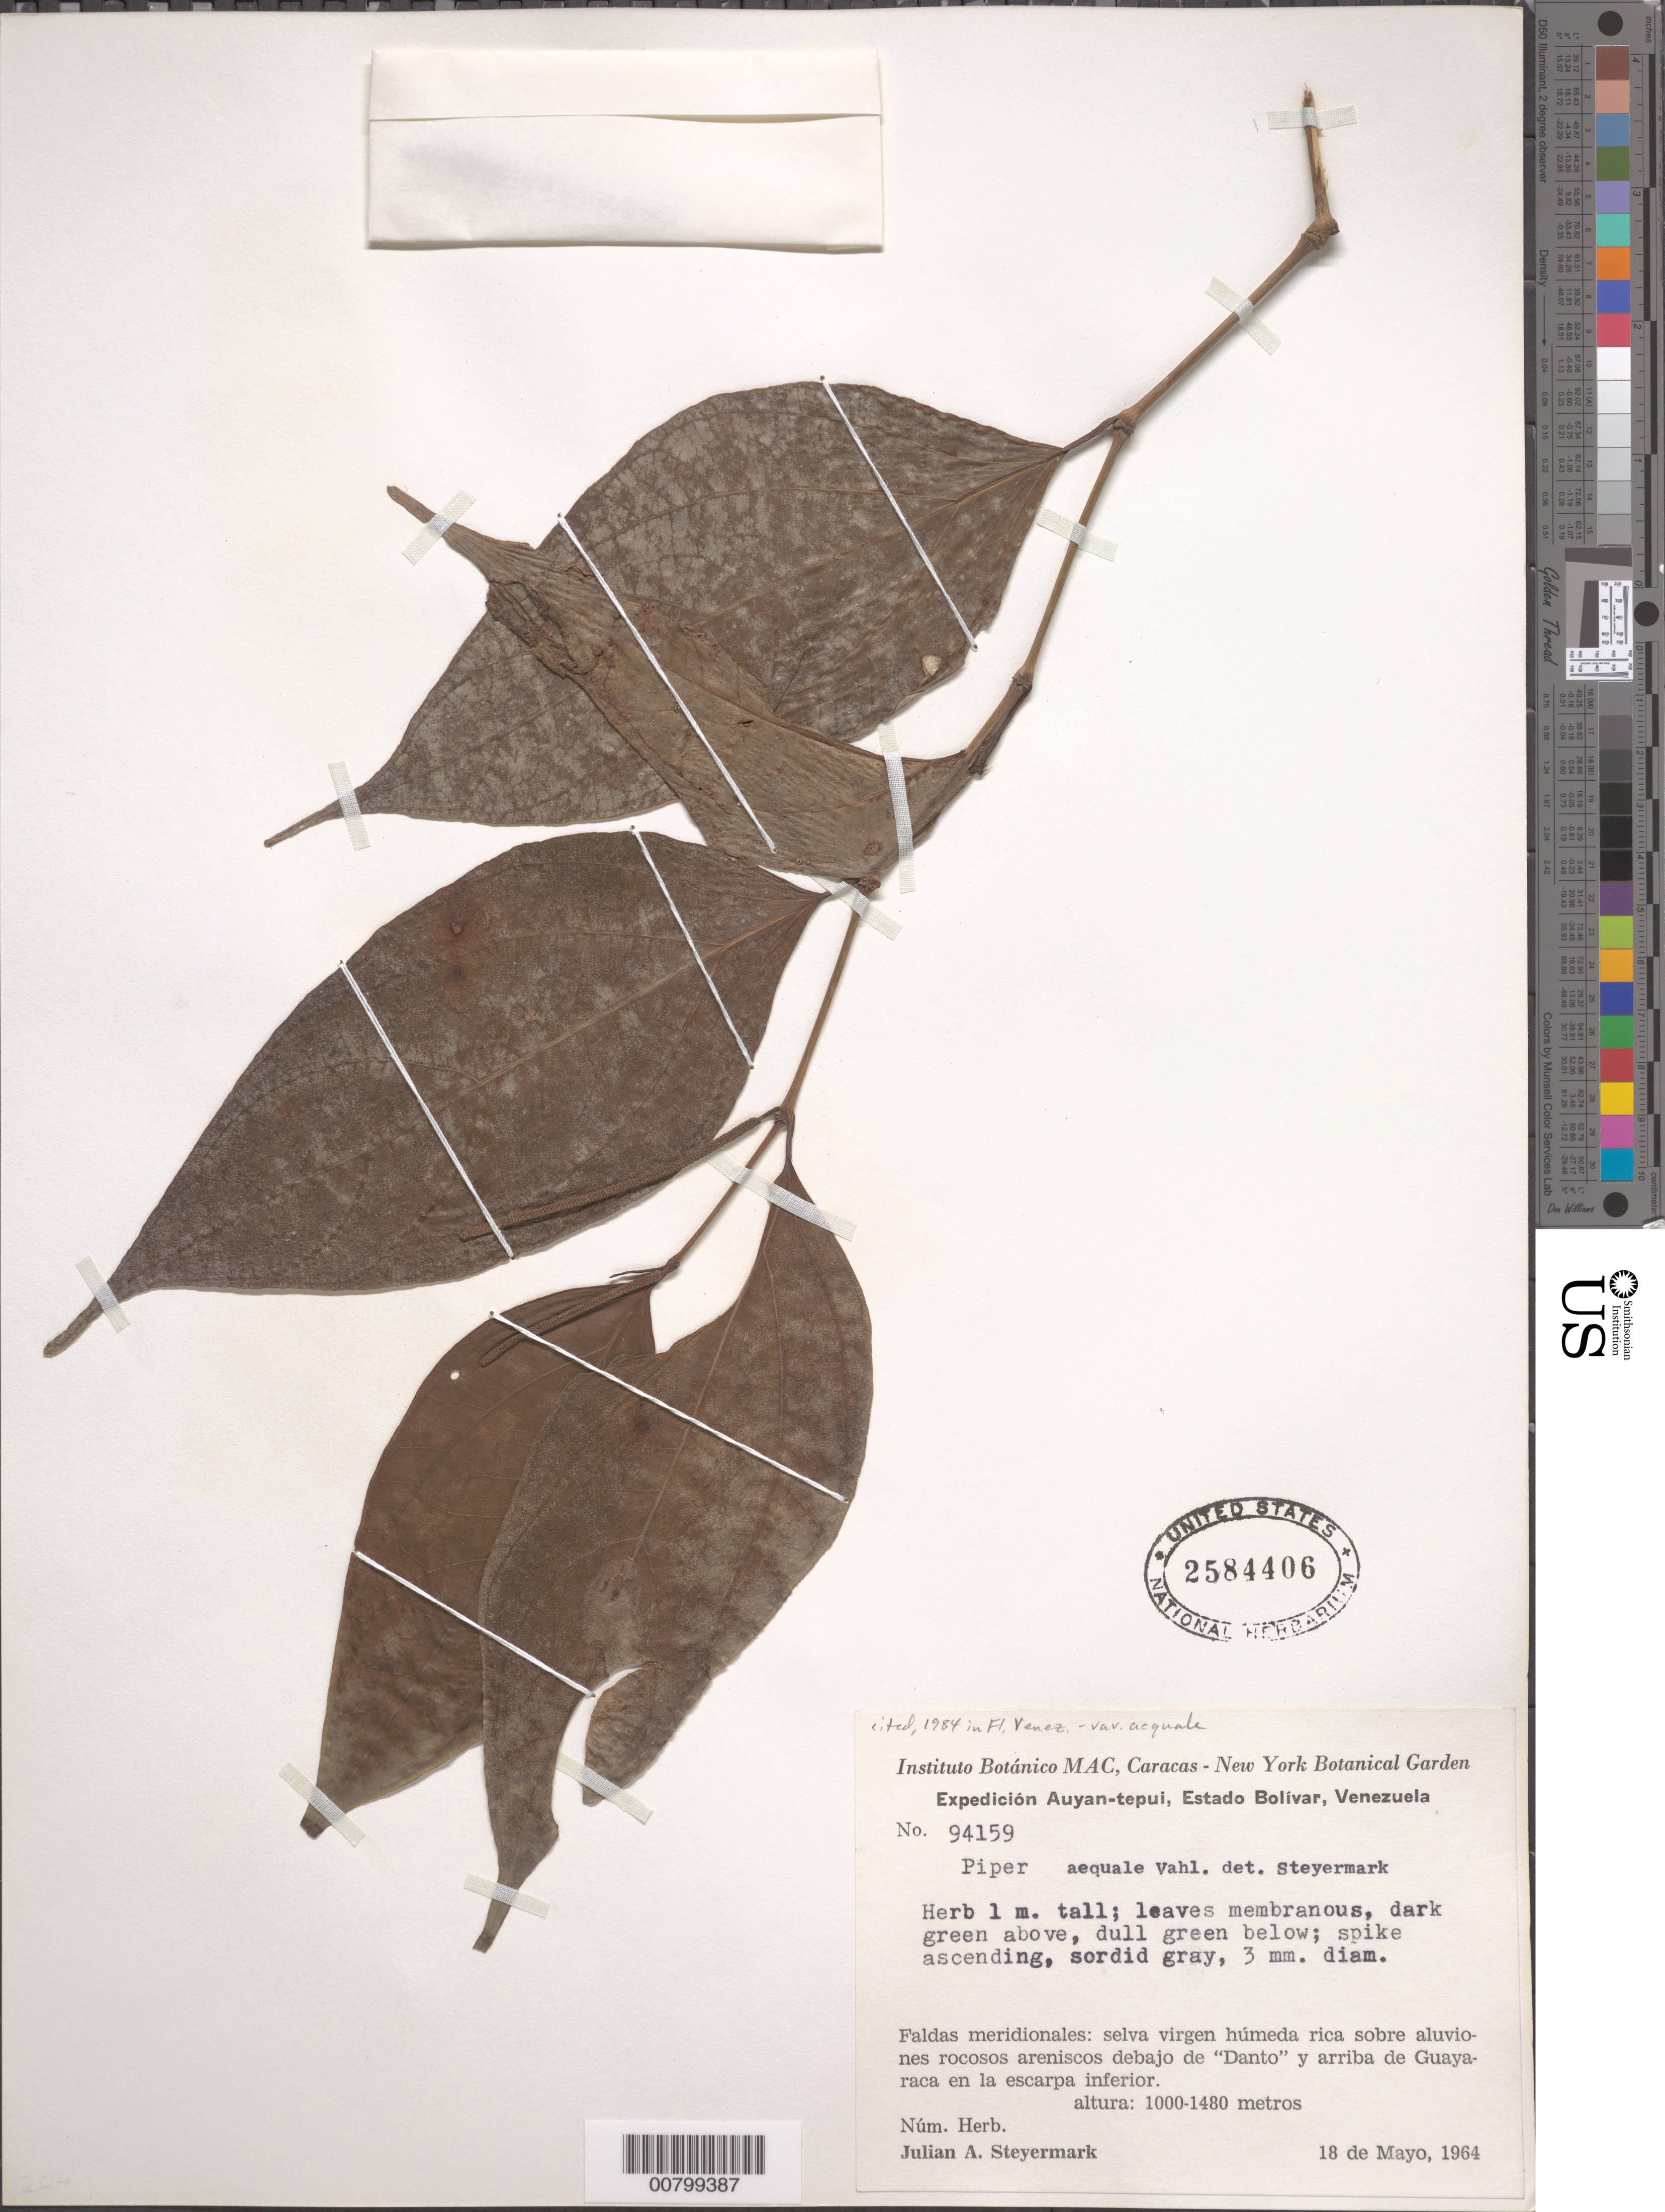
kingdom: Plantae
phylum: Tracheophyta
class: Magnoliopsida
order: Piperales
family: Piperaceae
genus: Piper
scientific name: Piper aequale var. aequale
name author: Vahl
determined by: Steyermark, Julian A., (VEN)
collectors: J. Steyermark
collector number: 94159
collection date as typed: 18-May-64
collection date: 1964-05-18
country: Venezuela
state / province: Bolívar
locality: Auyan-tepuí, debajo de "Danto" y arriba Guayaraca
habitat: Selva virgen húmeda rica sobre aluviones rocosos areniscos; en la escarpa inferior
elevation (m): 1000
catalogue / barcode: US 2584406